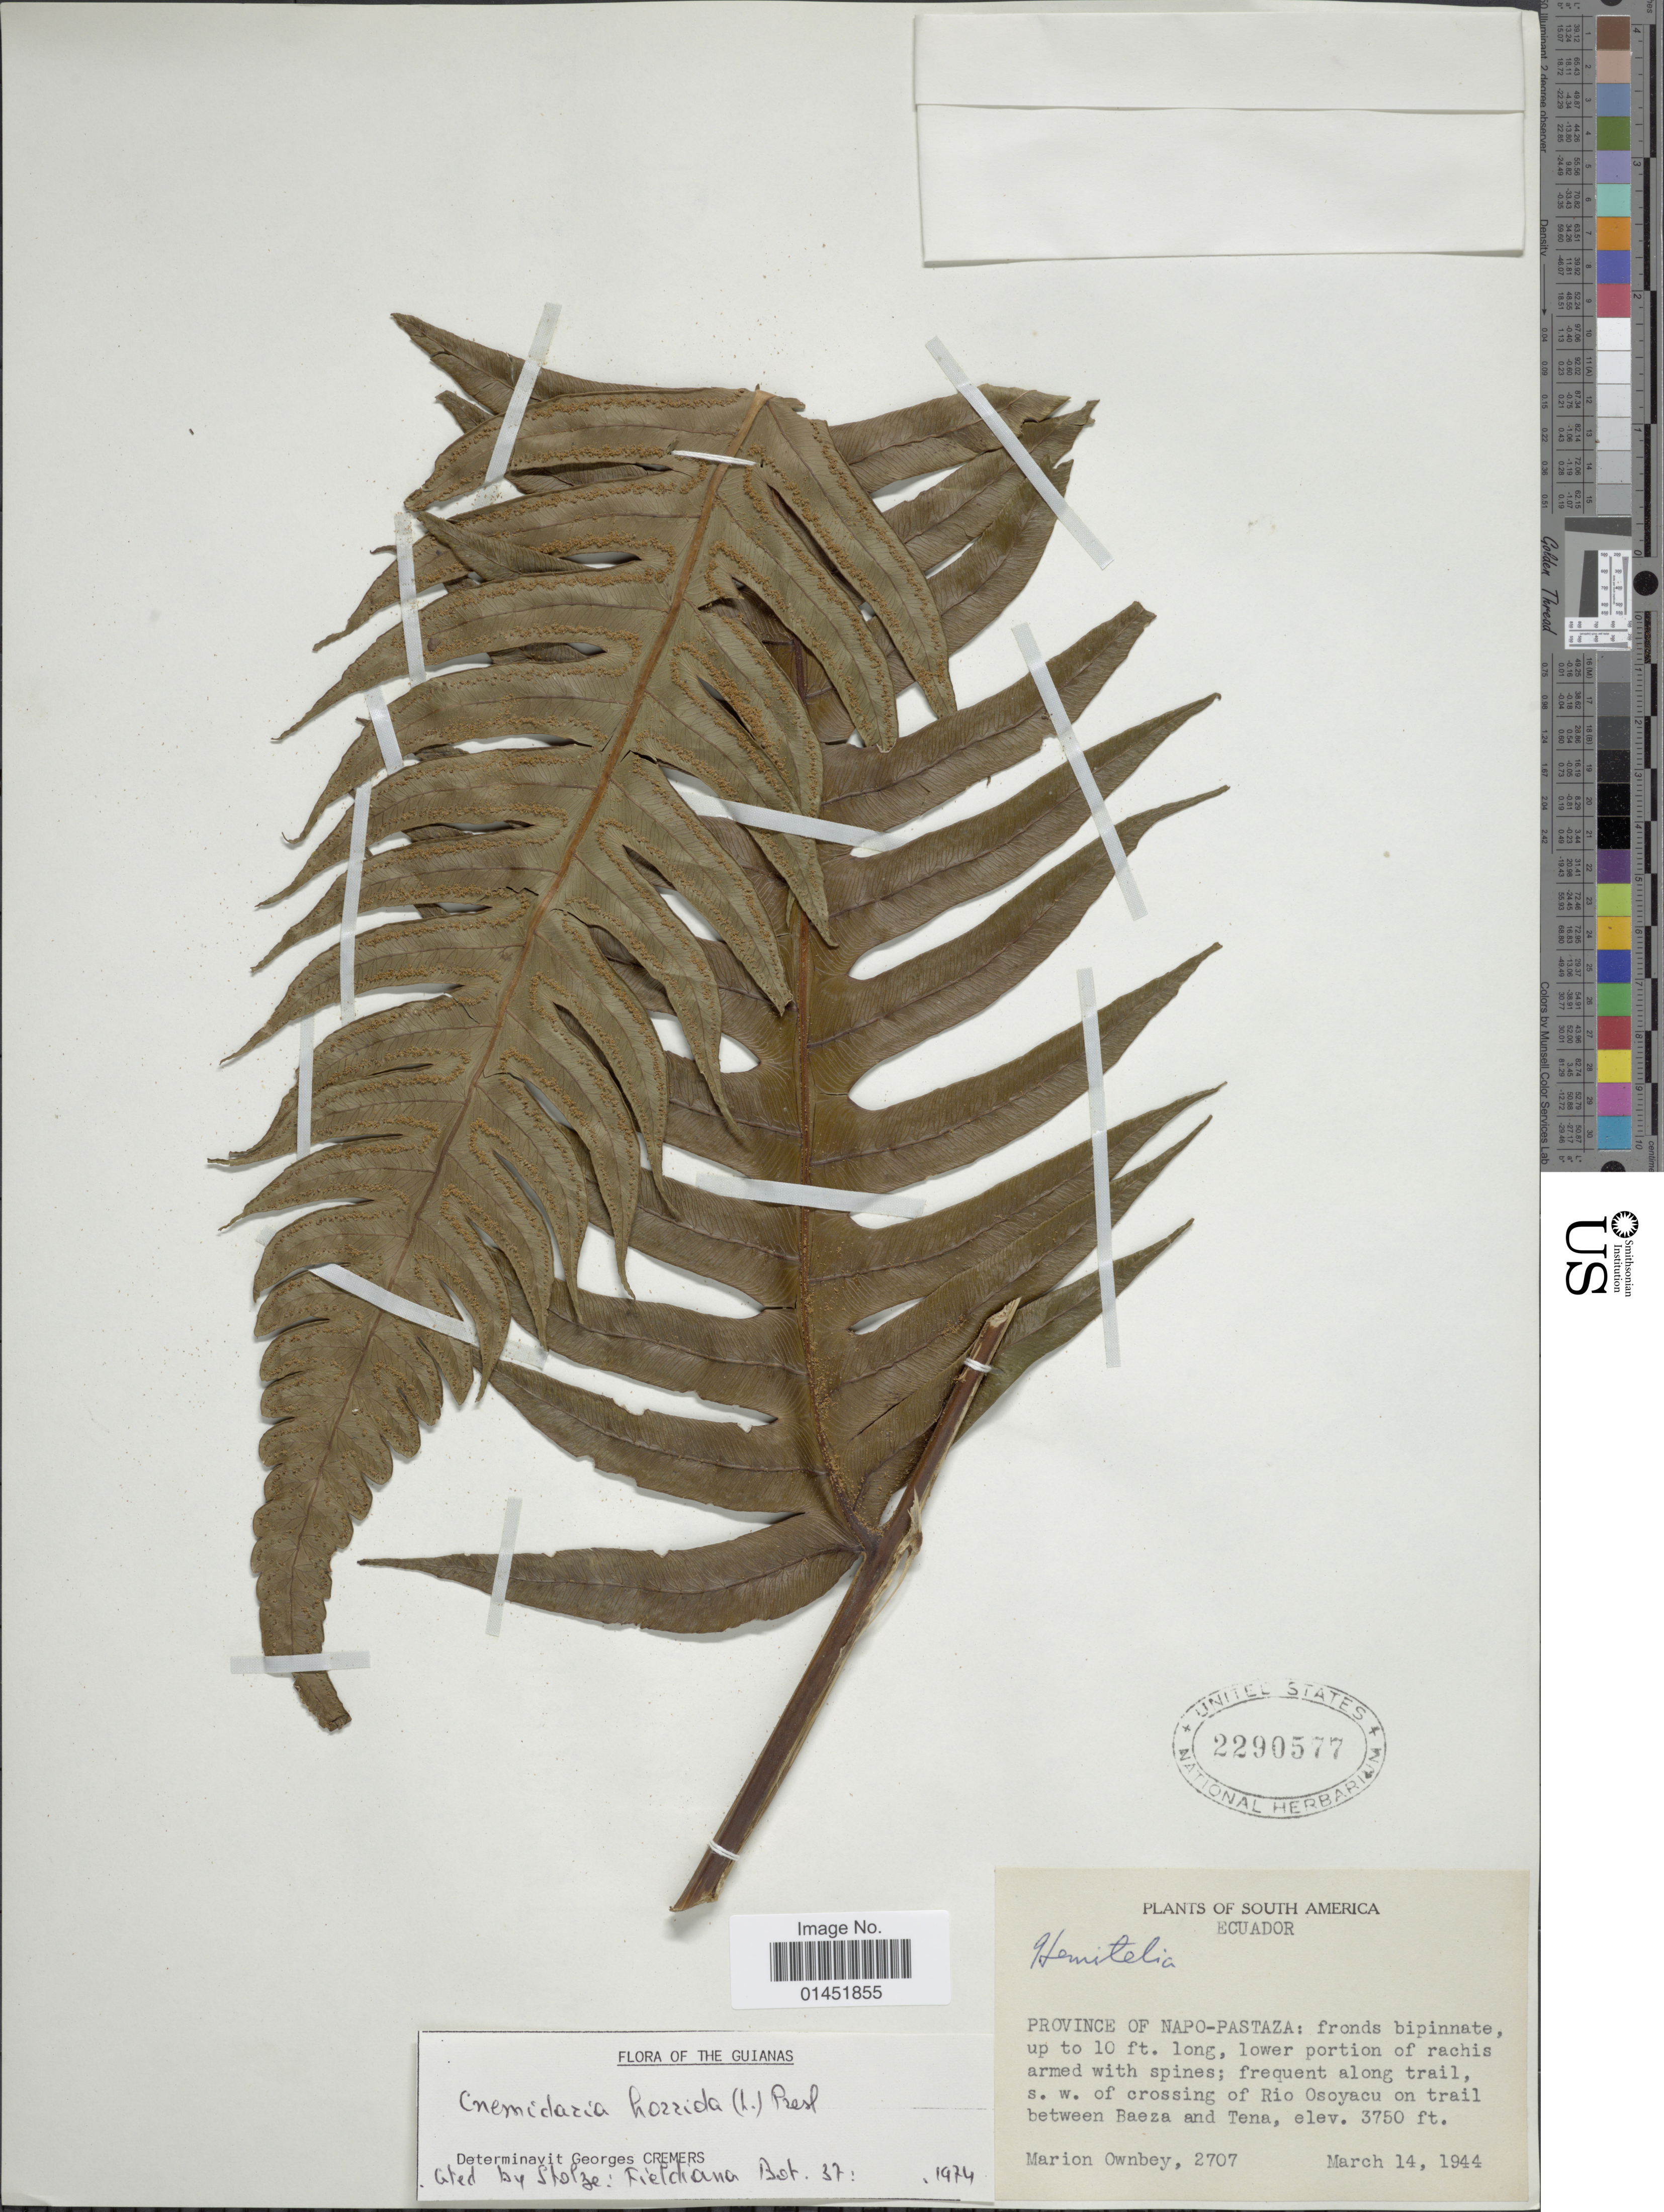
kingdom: Plantae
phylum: Tracheophyta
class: Polypodiopsida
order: Cyatheales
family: Cyatheaceae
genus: Cyathea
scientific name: Cyathea horrida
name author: (L.) Sm.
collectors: F. M. Ownbey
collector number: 2707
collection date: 1944-03-14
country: Ecuador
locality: Province of Napo-Pastaza: frequent along trail, s.w. of crossing of Rio Osocayu on trail between Baeza and Tena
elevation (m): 1143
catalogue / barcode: US 2290577